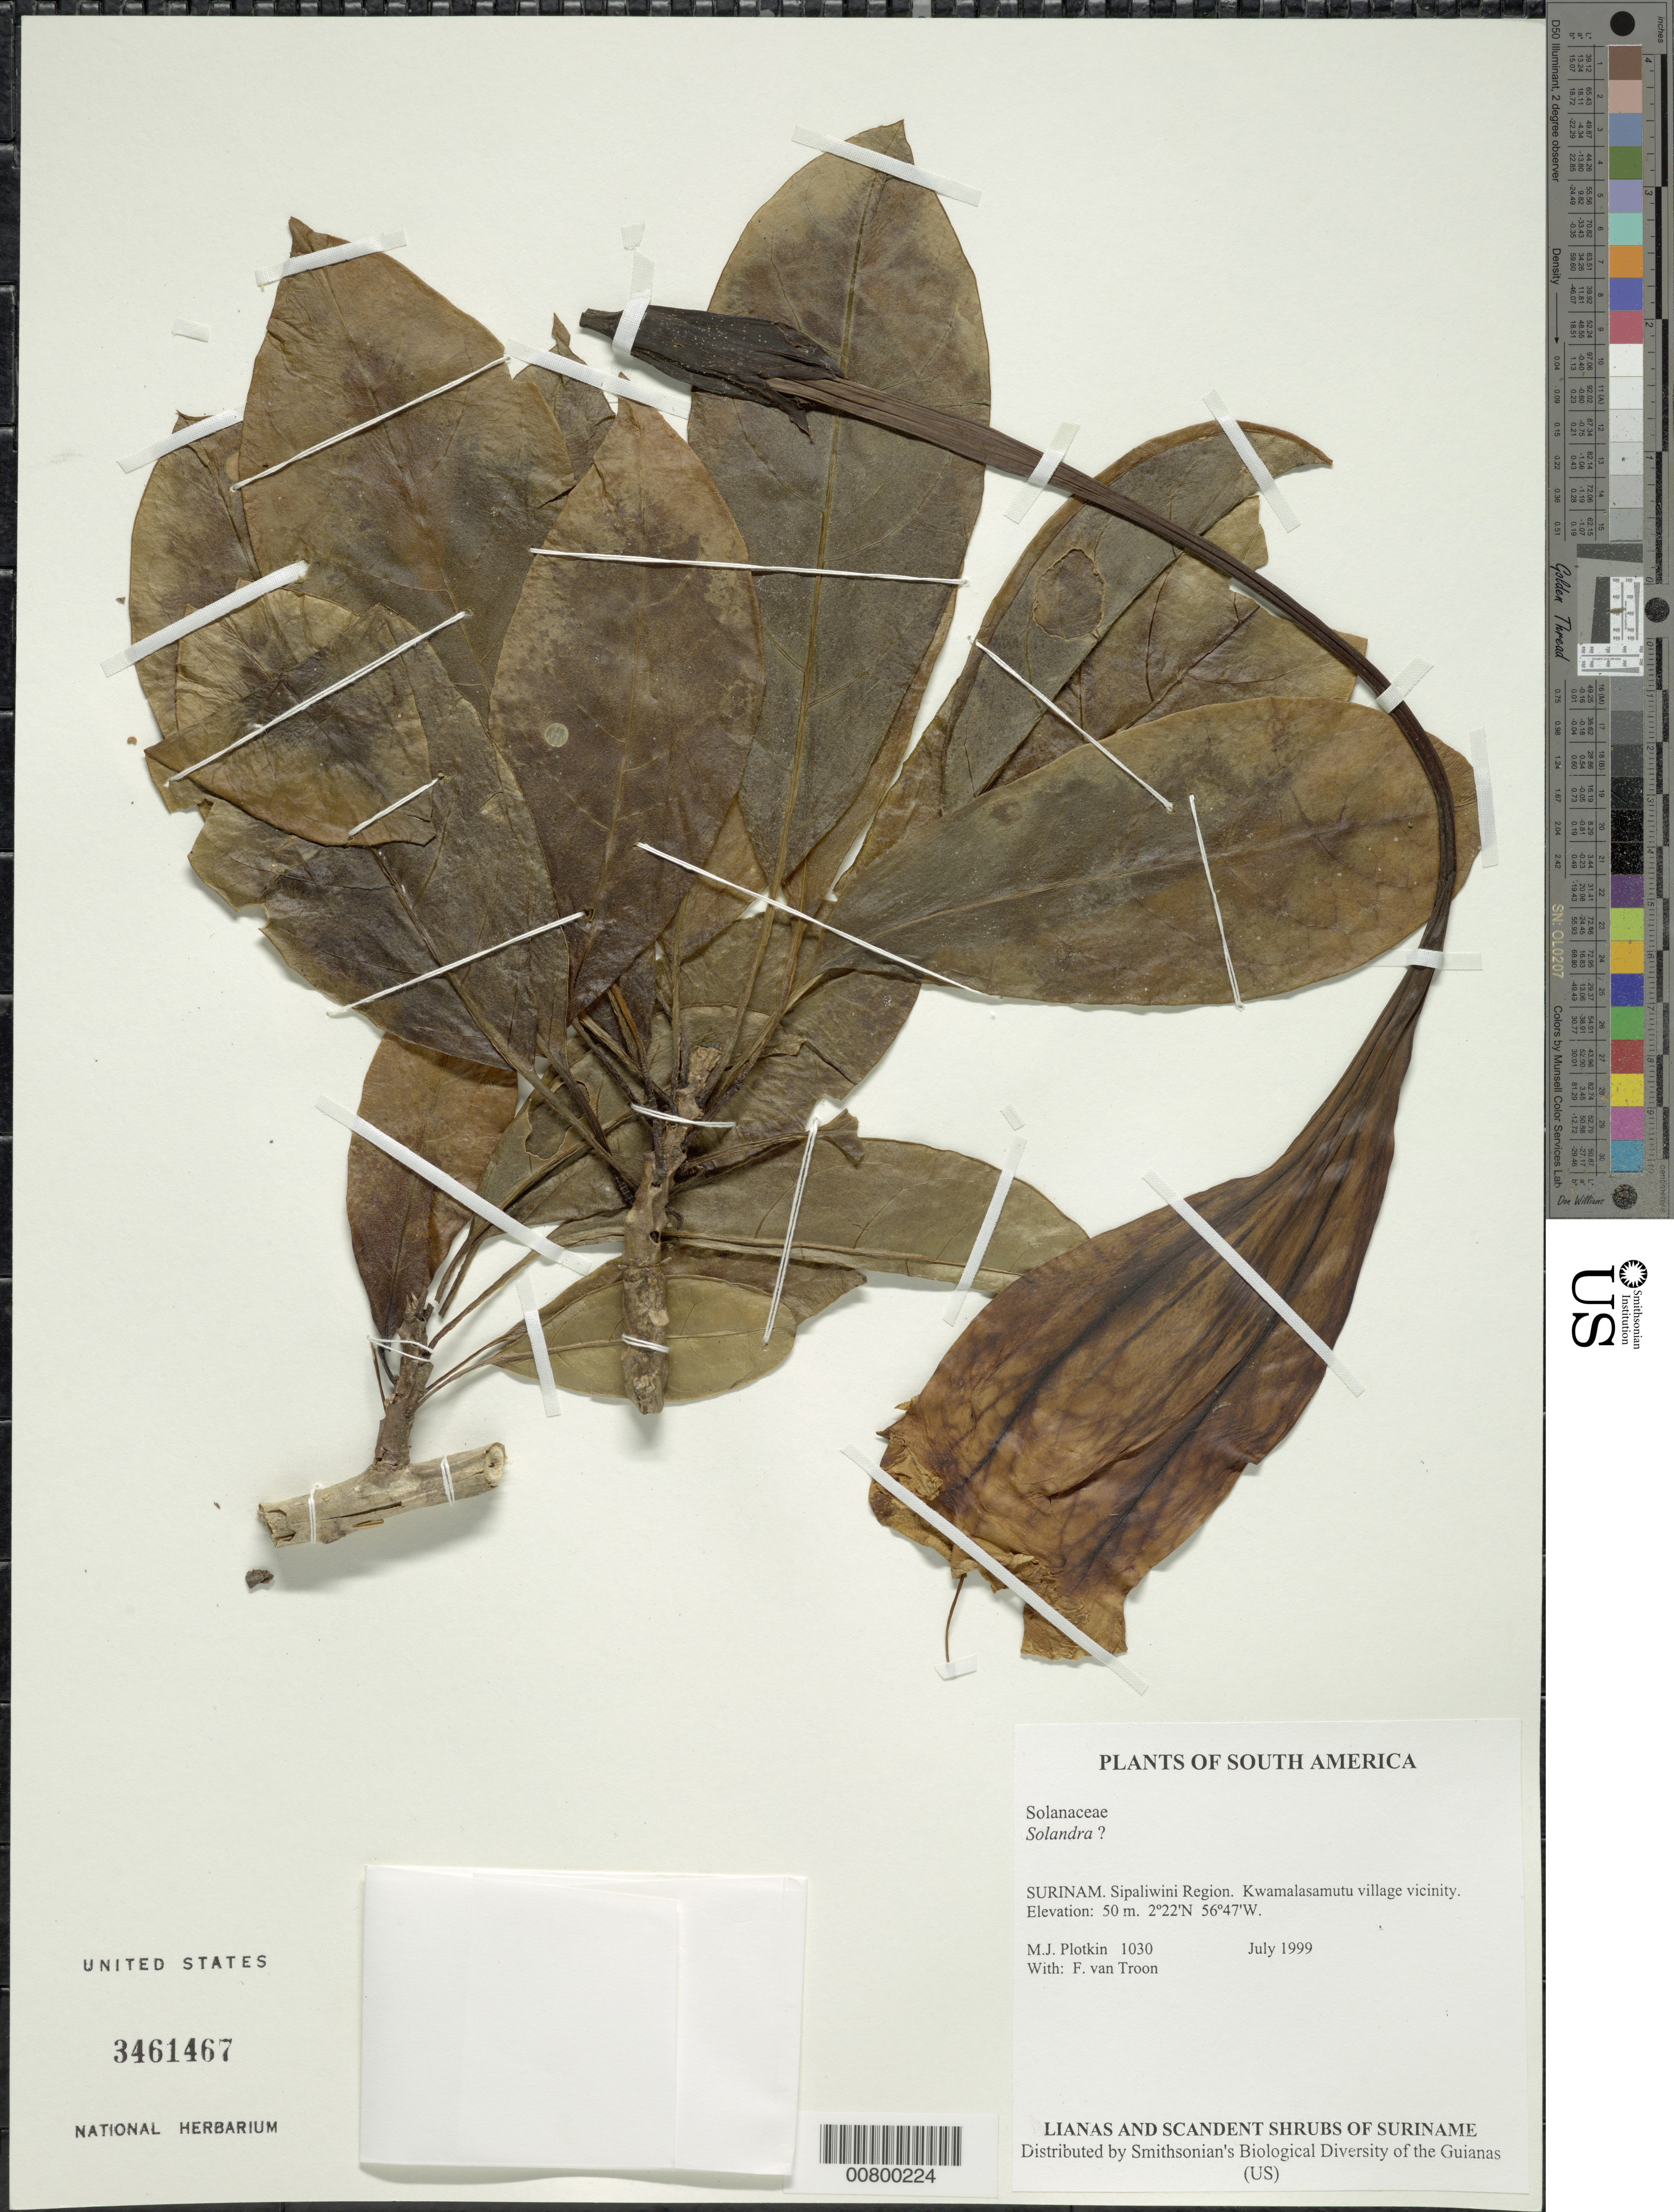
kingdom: Plantae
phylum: Tracheophyta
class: Magnoliopsida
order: Solanales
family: Solanaceae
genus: Solandra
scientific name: Solandra sp.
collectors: M. Plotkin & F. Van Troon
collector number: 1030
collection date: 1999-07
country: Suriname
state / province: Sipaliwini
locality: Sipaliwini Region. Kwamalasamutu village vicinity.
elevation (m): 50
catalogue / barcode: US 3461467